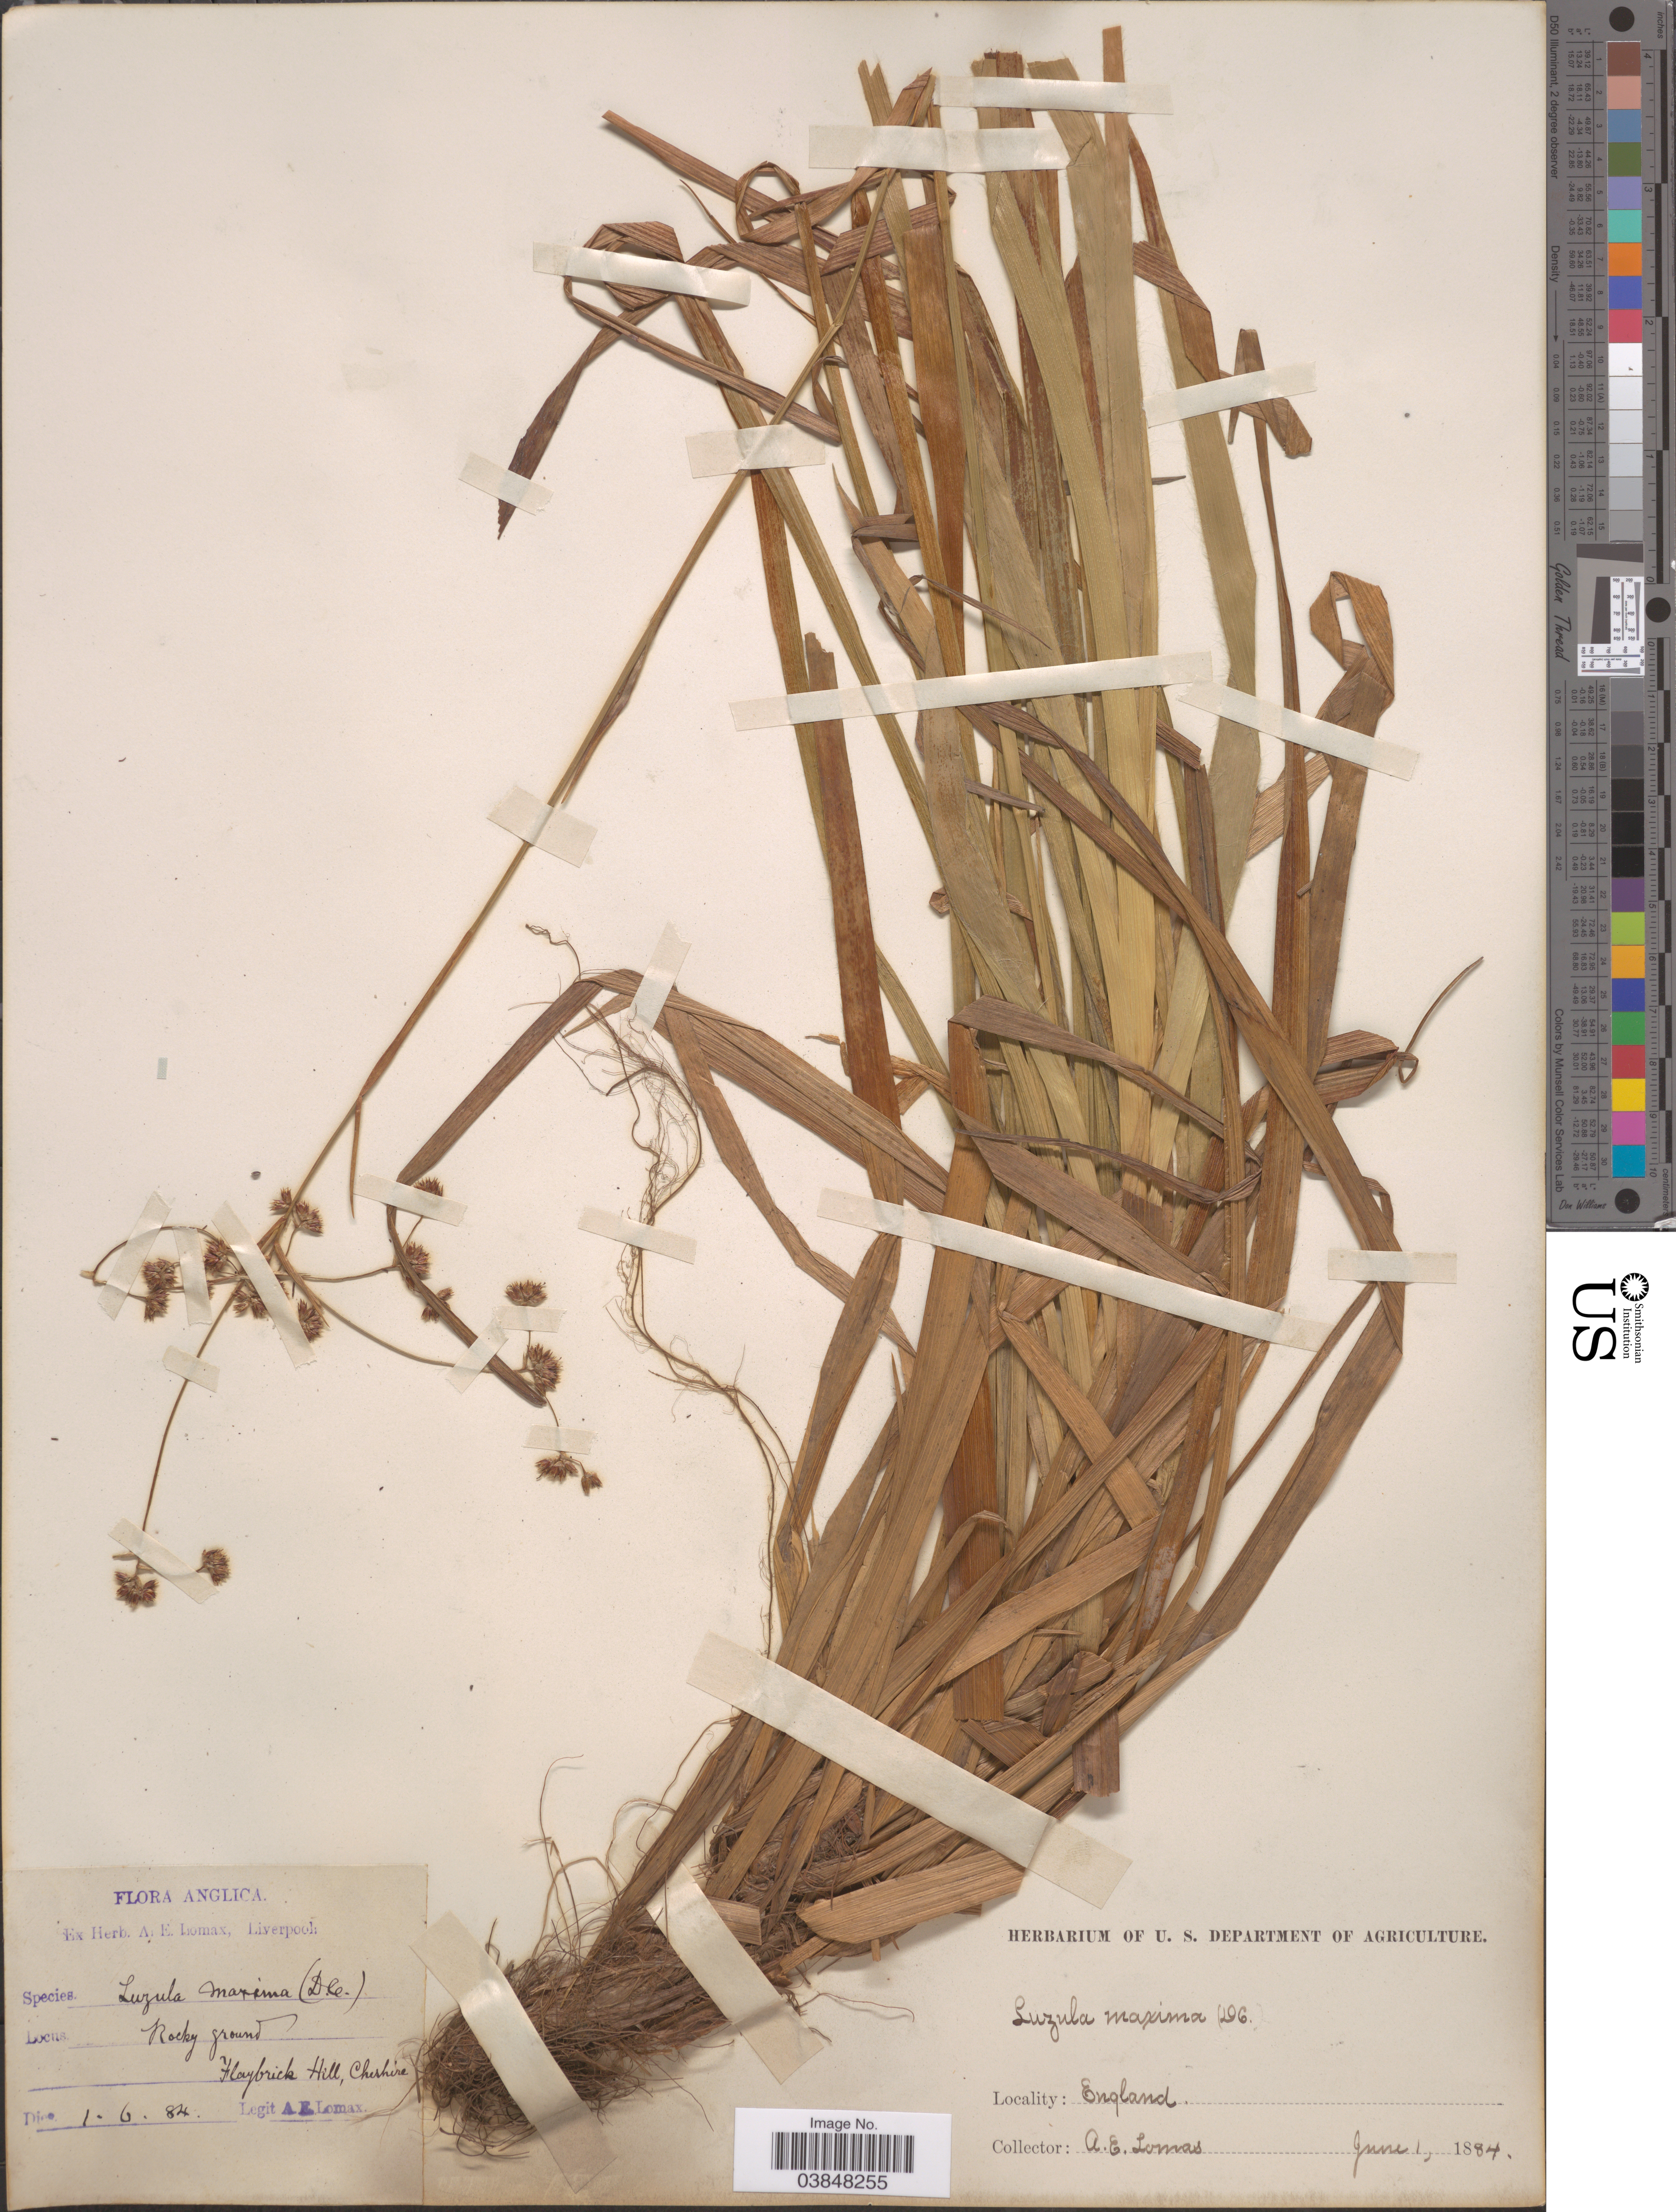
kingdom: Plantae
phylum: Tracheophyta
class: Liliopsida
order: Poales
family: Juncaceae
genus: Luzula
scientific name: Luzula sylvatica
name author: (Huds.) Gaudin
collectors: A. Lomax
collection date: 1884-06-01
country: United Kingdom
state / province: England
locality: Flaybrick Hill, Cheshire.